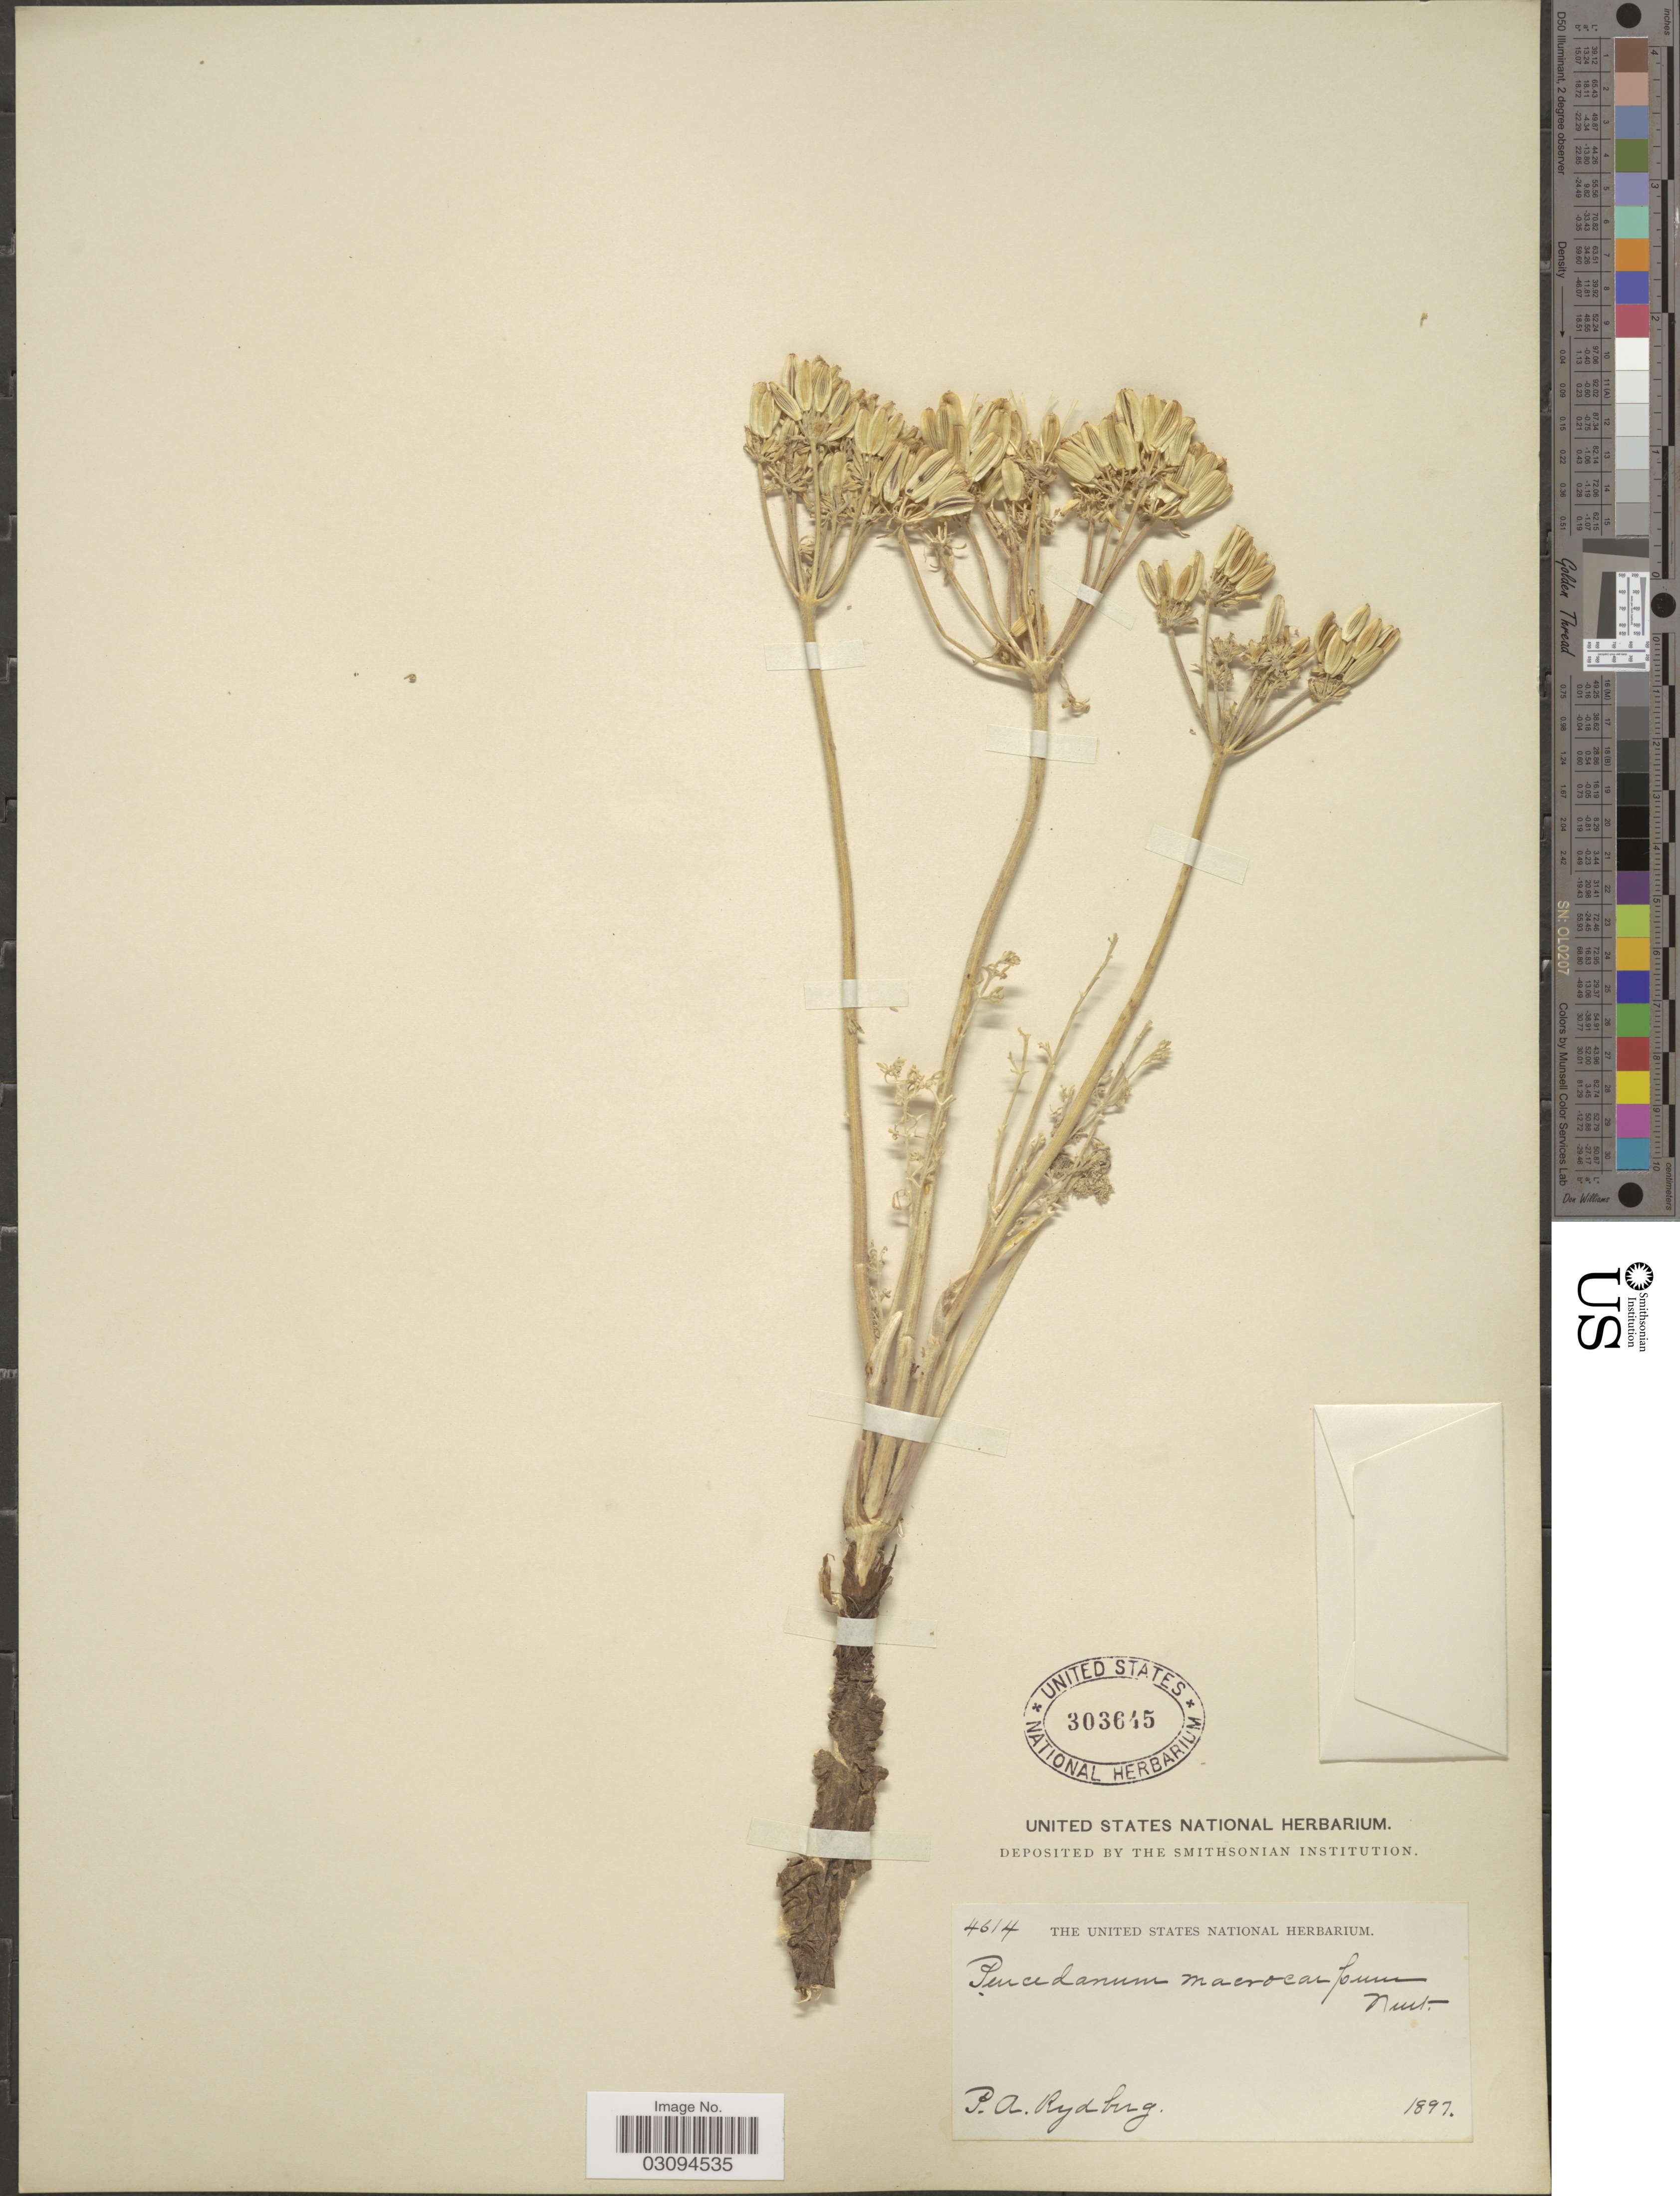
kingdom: Plantae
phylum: Tracheophyta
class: Magnoliopsida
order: Apiales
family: Apiaceae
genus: Lomatium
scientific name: Lomatium macrocarpum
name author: (Hook. et al.) J.M. Coult. & Rose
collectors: P. A. Rydberg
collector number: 4614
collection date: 1897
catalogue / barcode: US 303615